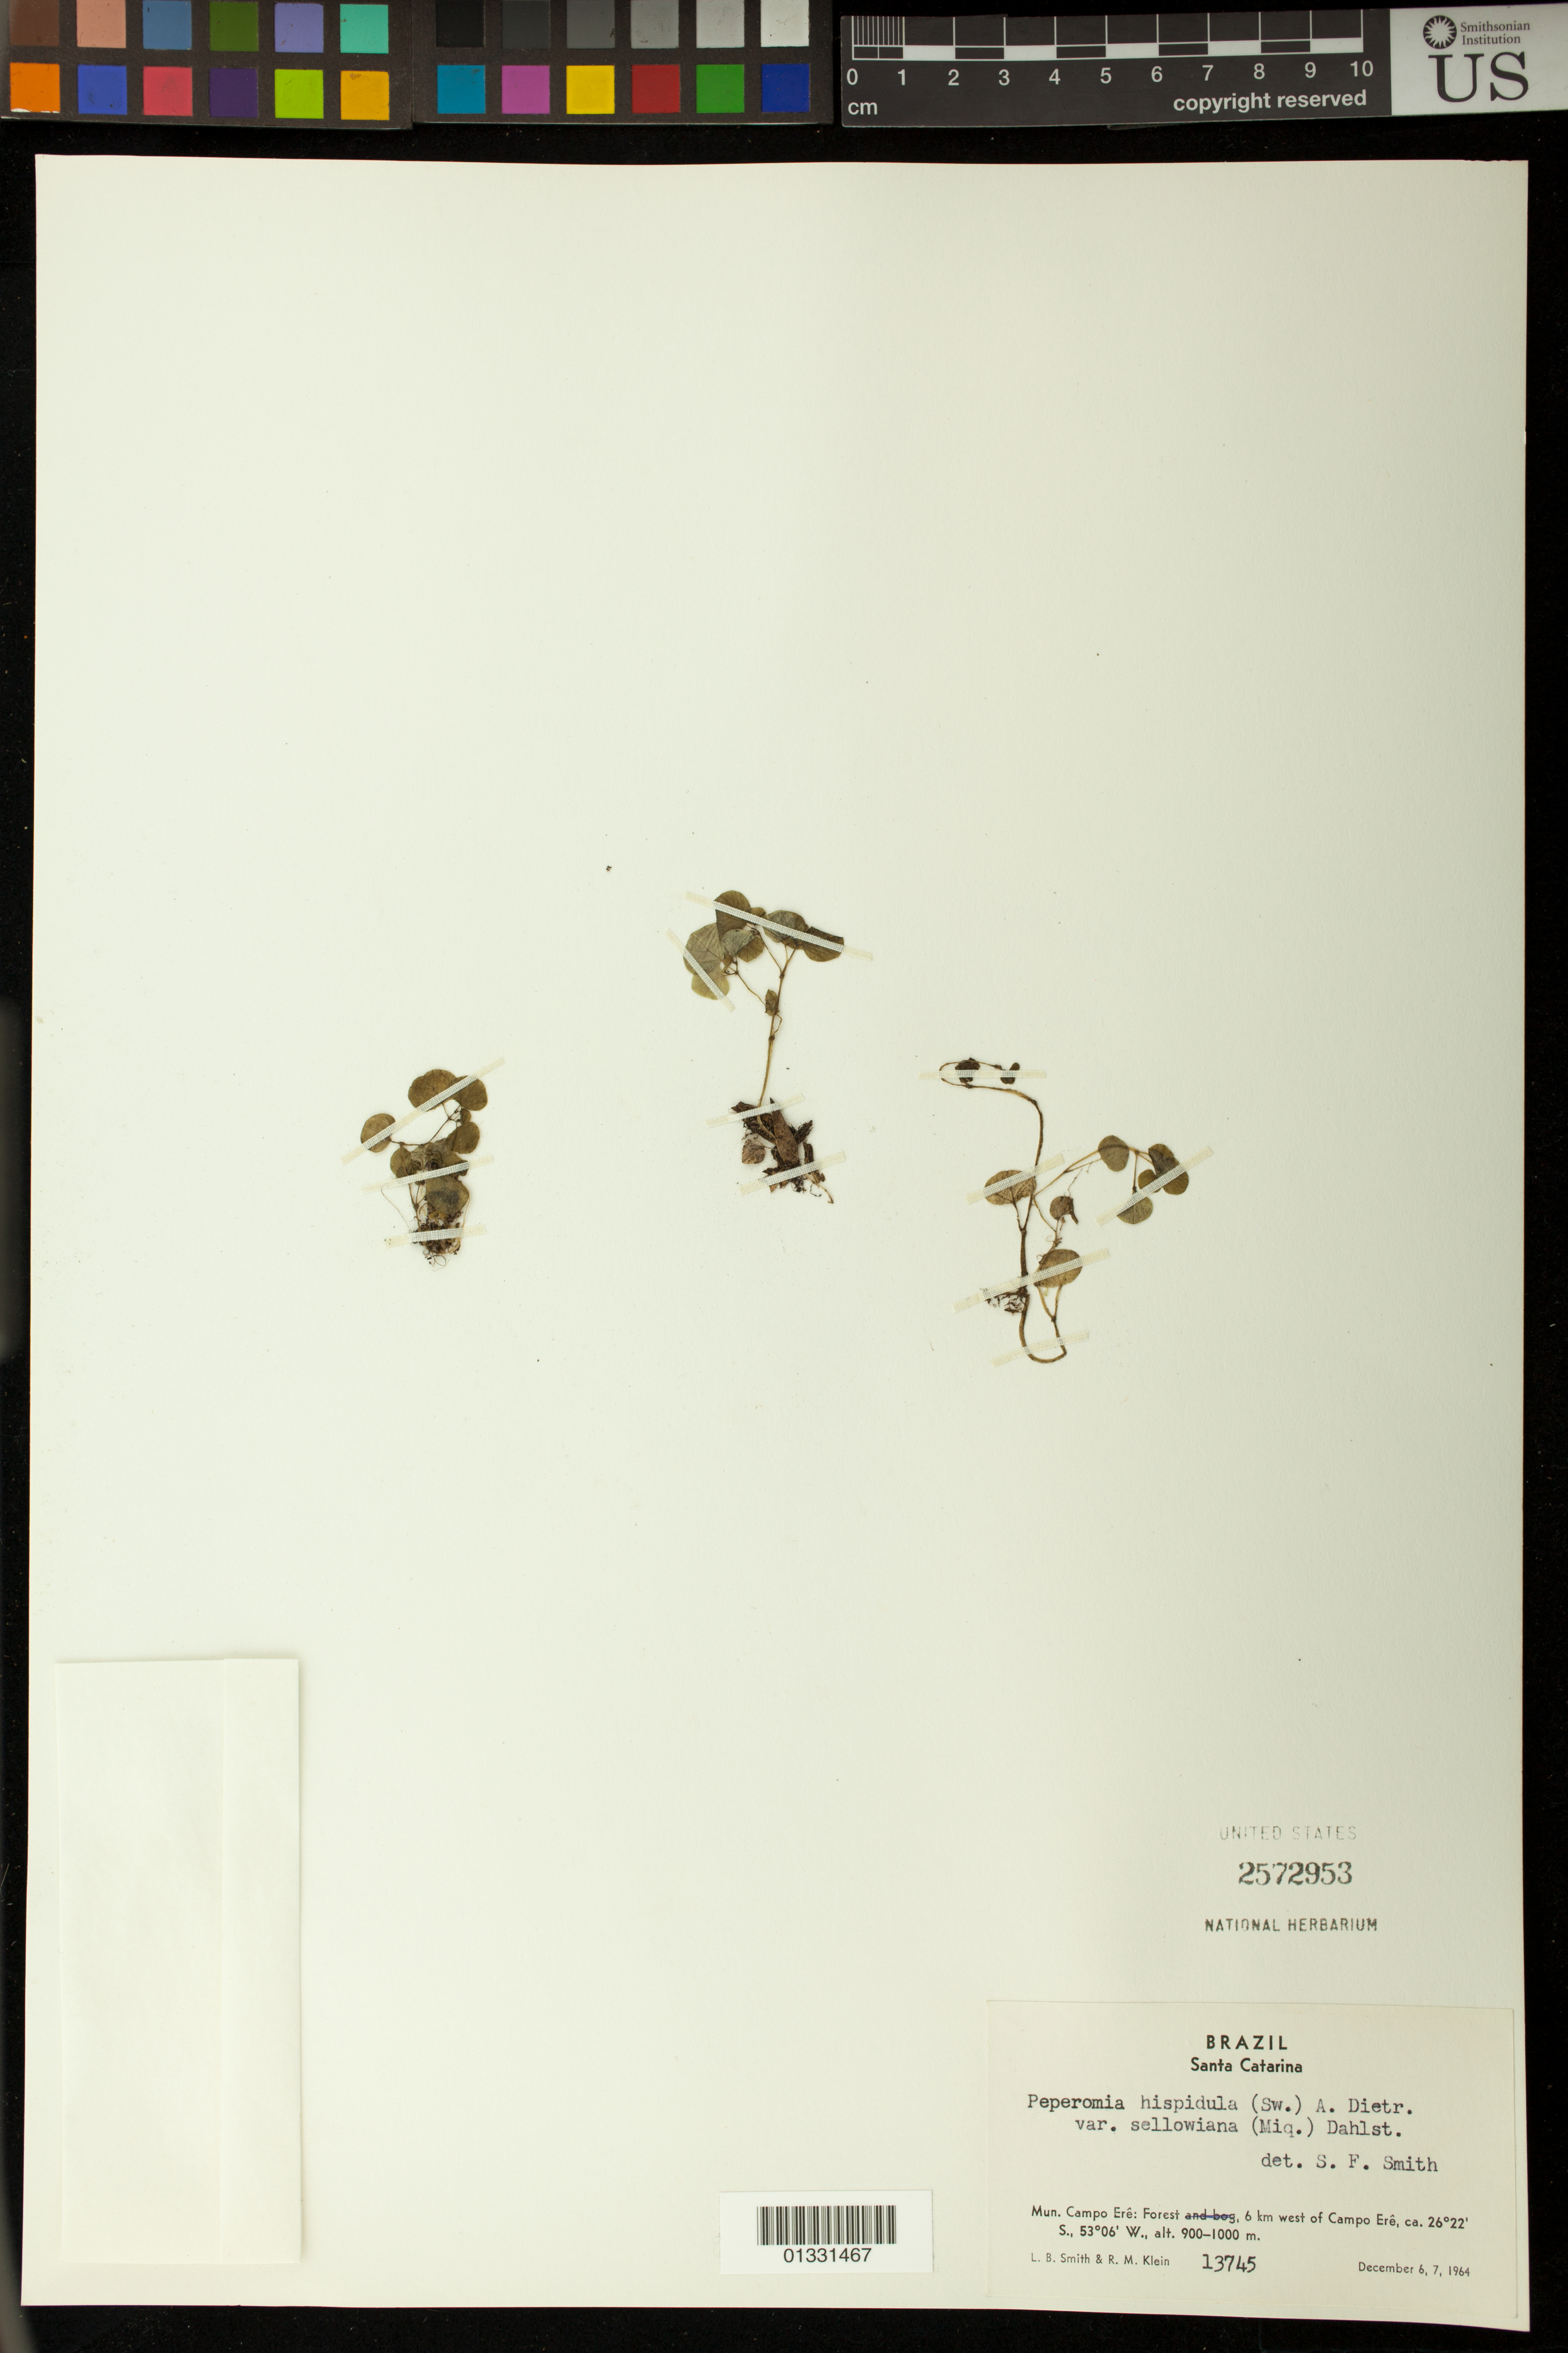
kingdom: Plantae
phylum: Tracheophyta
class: Magnoliopsida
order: Piperales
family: Piperaceae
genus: Peperomia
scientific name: Peperomia hispidula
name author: (Sw.) A. Dietr.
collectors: L. Smith & R. M. Klein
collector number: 13745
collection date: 1964-12-06,1964-12-07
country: Brazil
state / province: Santa Catarina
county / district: Campo Erê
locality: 6km west of Campo Erê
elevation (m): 900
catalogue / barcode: US 2572953